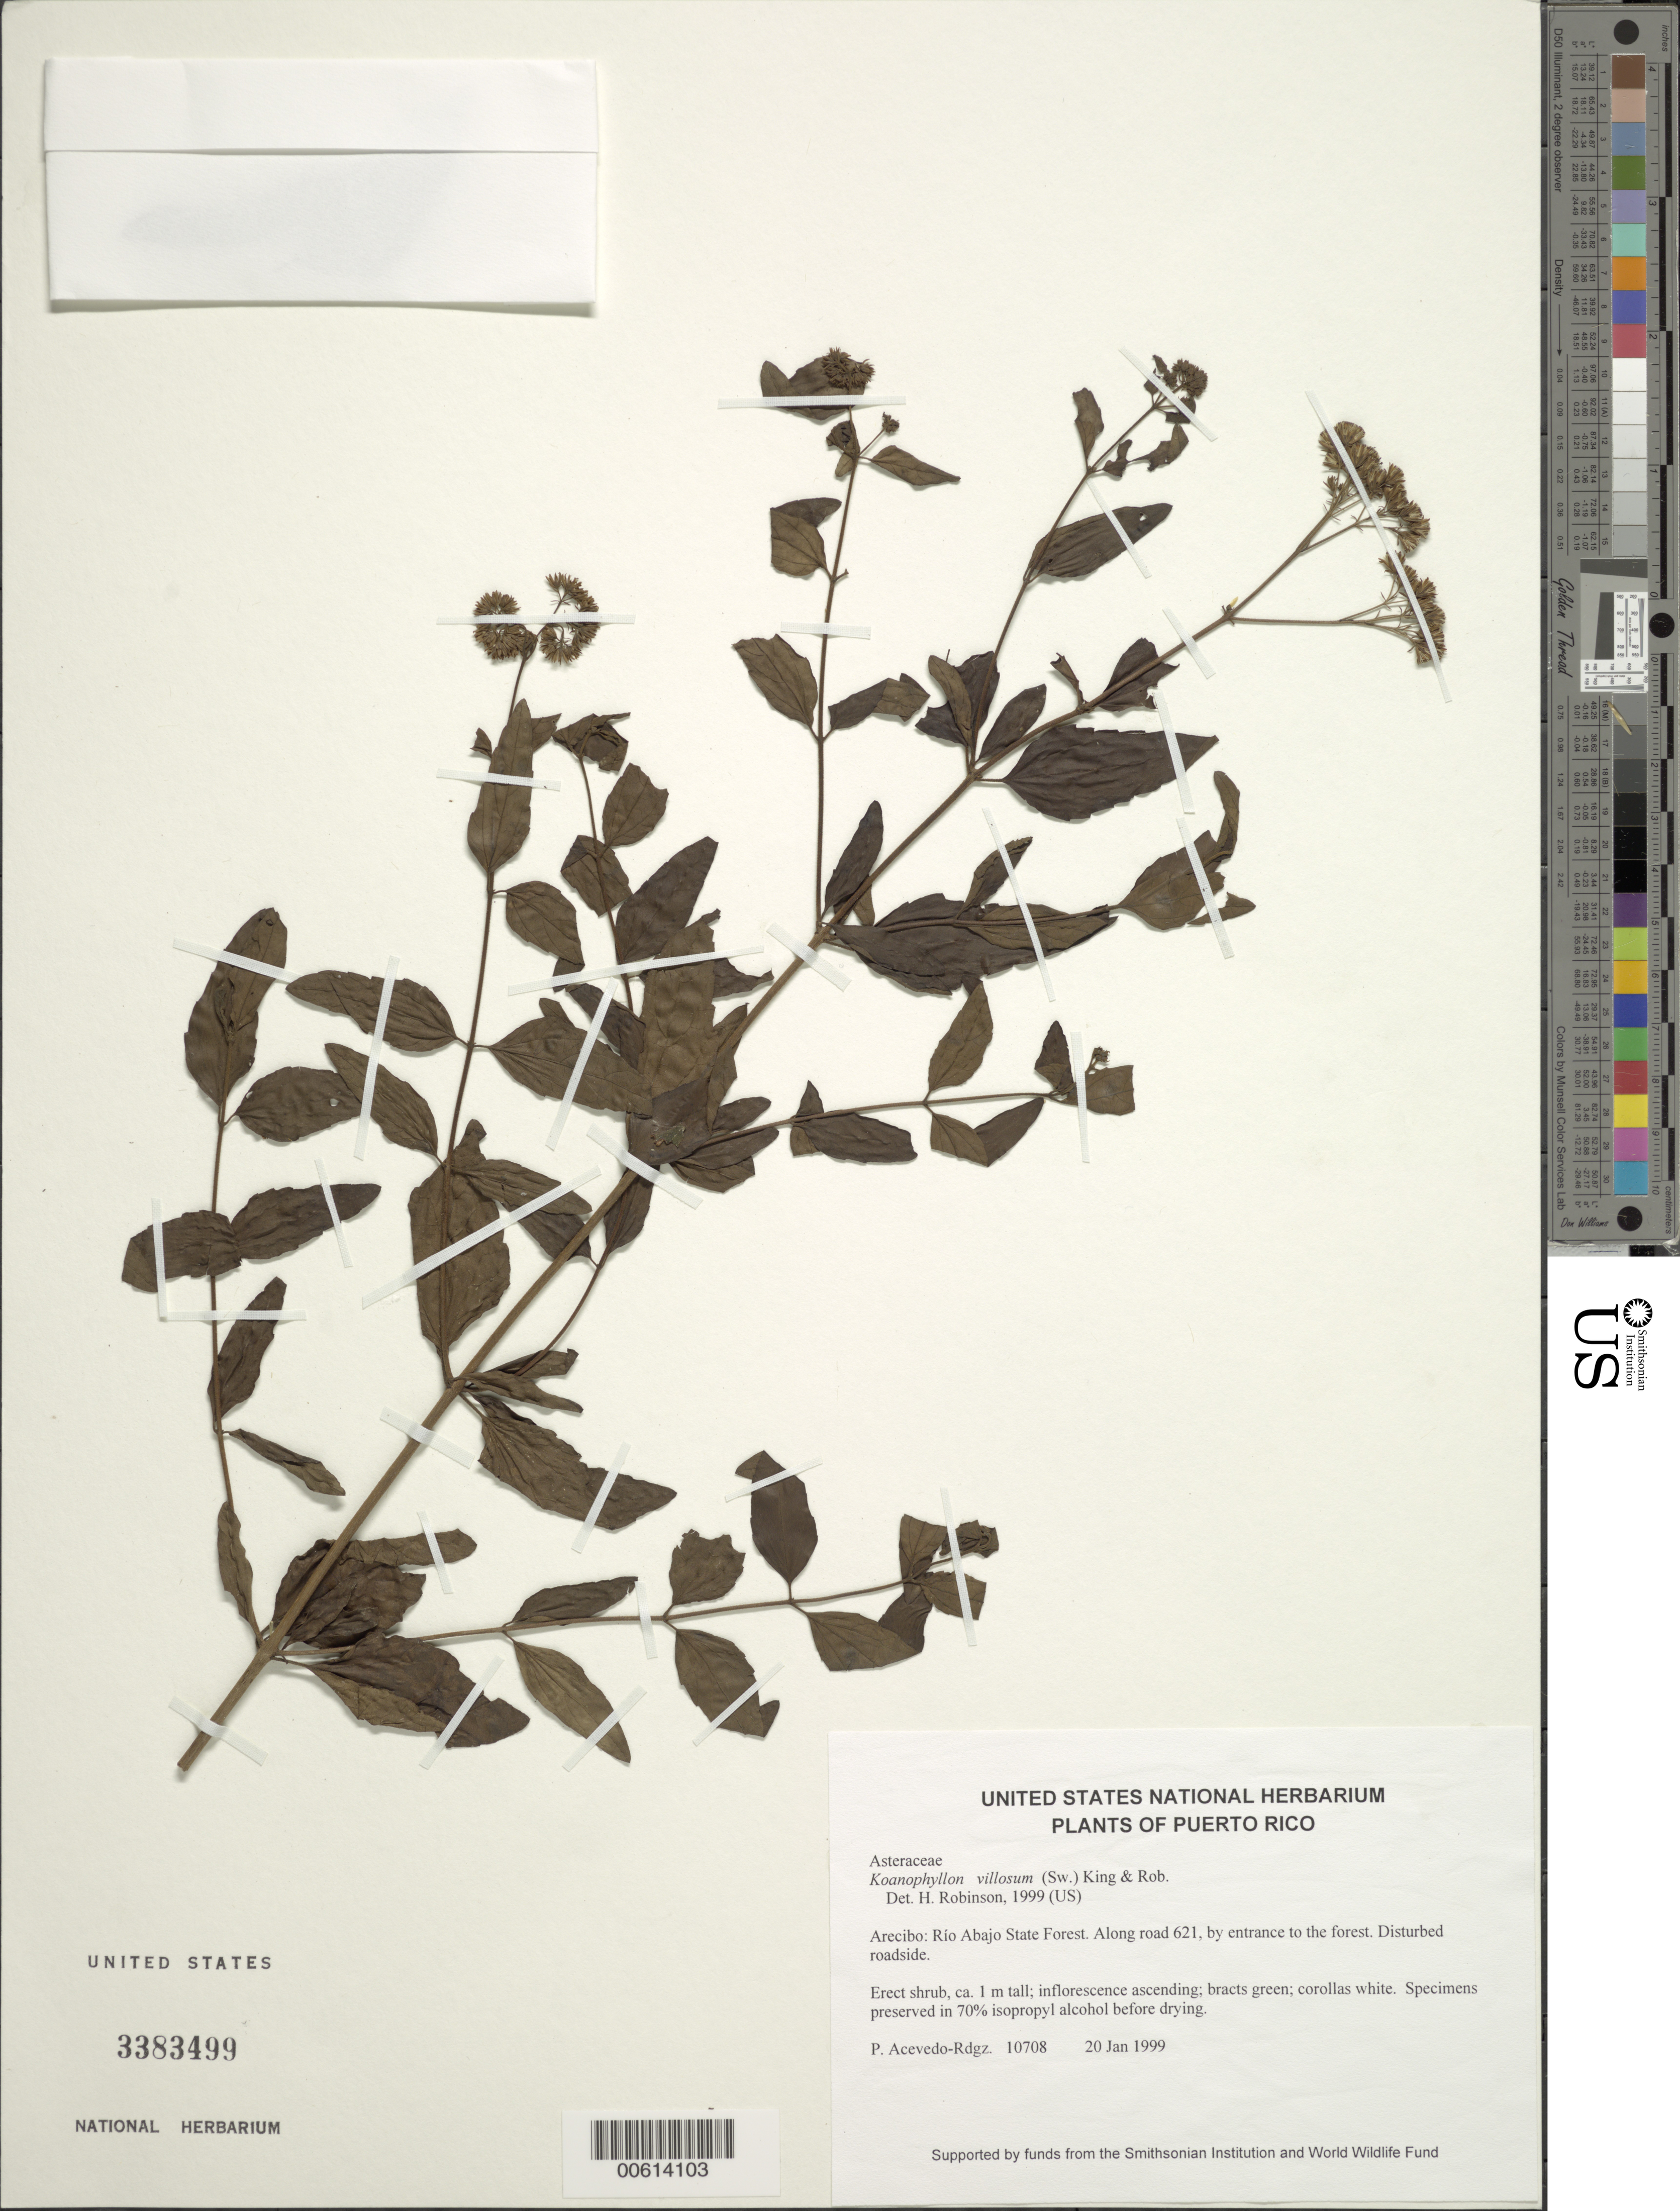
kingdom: Plantae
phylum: Tracheophyta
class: Magnoliopsida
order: Asterales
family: Asteraceae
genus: Koanophyllon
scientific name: Koanophyllon villosum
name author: (Sw.) R.M. King & H. Rob.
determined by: Robinson, Harold E., (US)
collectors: P. Acevedo-Rodr.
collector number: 10708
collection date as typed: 20 Jan 1999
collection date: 1999-01-20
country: Puerto Rico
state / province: Arecibo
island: Puerto Rico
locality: Arecibo; Río Abajo State Forest. Along road 621, by entrance to the forest.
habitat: Disturbed roadside.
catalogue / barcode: US 3383499